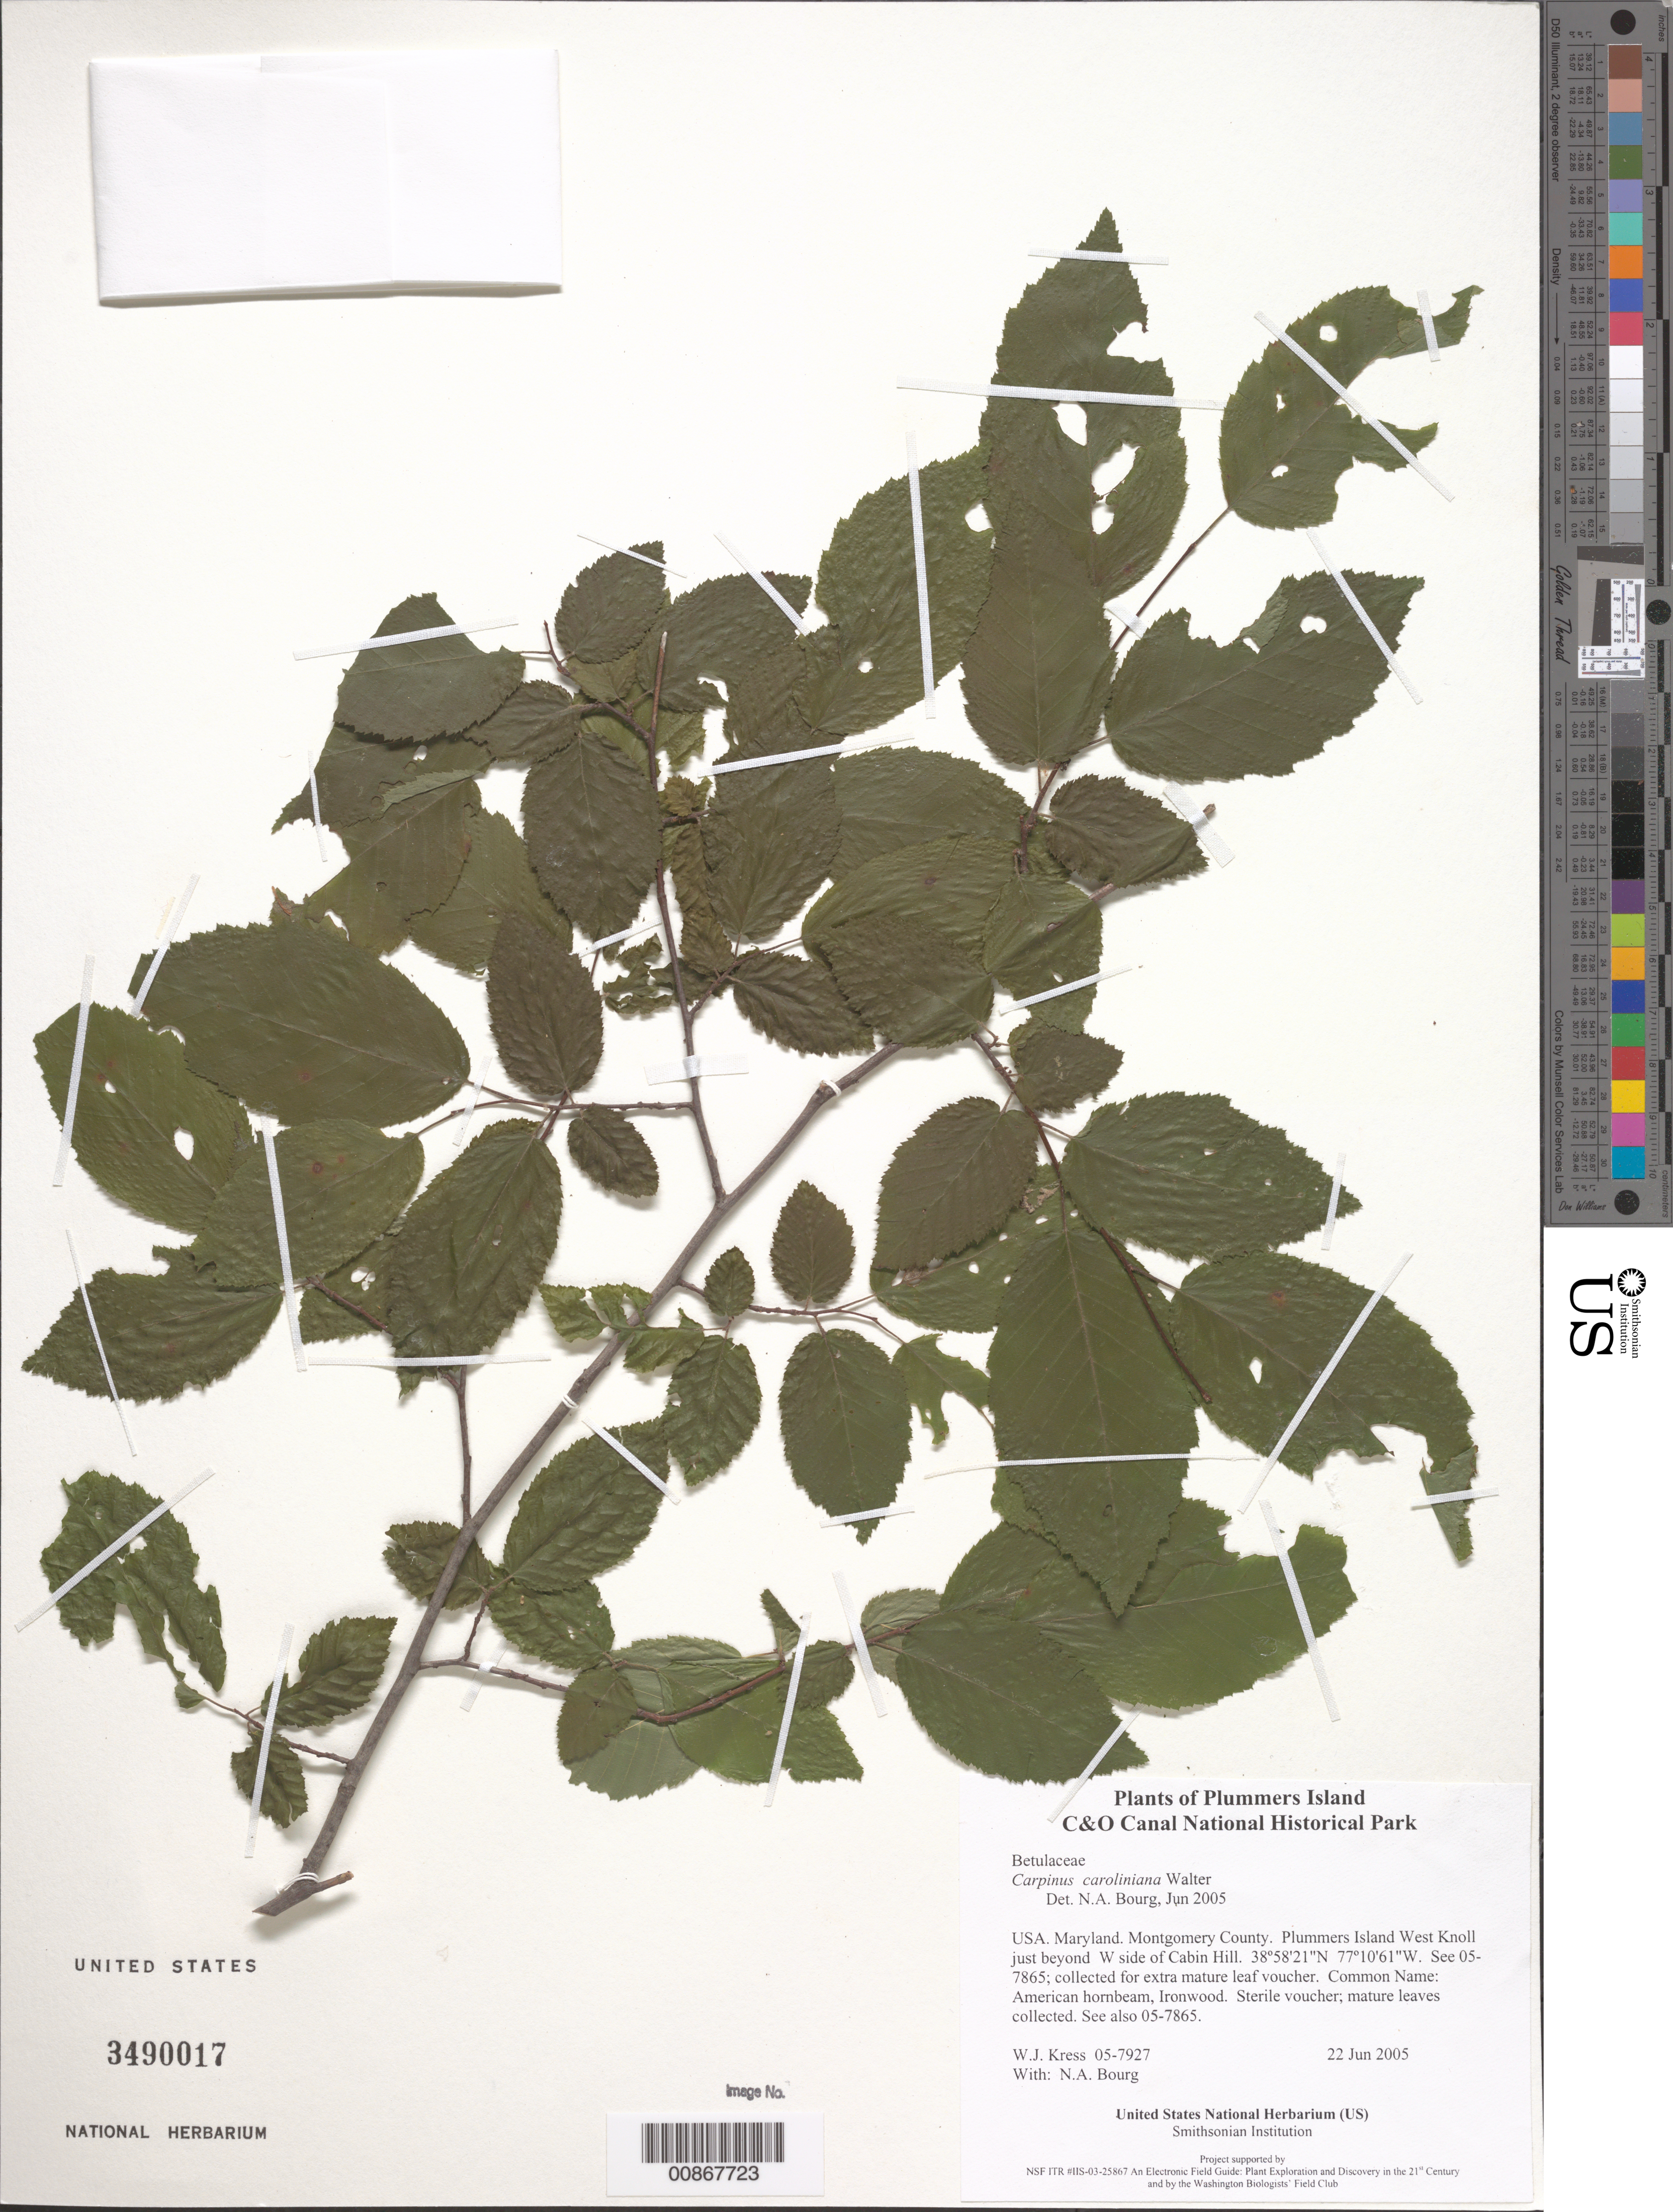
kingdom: Plantae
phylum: Tracheophyta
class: Magnoliopsida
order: Fagales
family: Betulaceae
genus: Carpinus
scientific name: Carpinus caroliniana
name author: Walter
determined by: Bourg, N. A.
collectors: W. J. Kress & N. A. Bourg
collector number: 05-7927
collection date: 2005-06-22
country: United States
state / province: Maryland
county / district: Montgomery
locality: Chesapeake and Ohio Canal National Historical Park, Plummers Island West Knoll just beyond (west) W side of Cabin Hill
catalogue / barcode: US 3490017